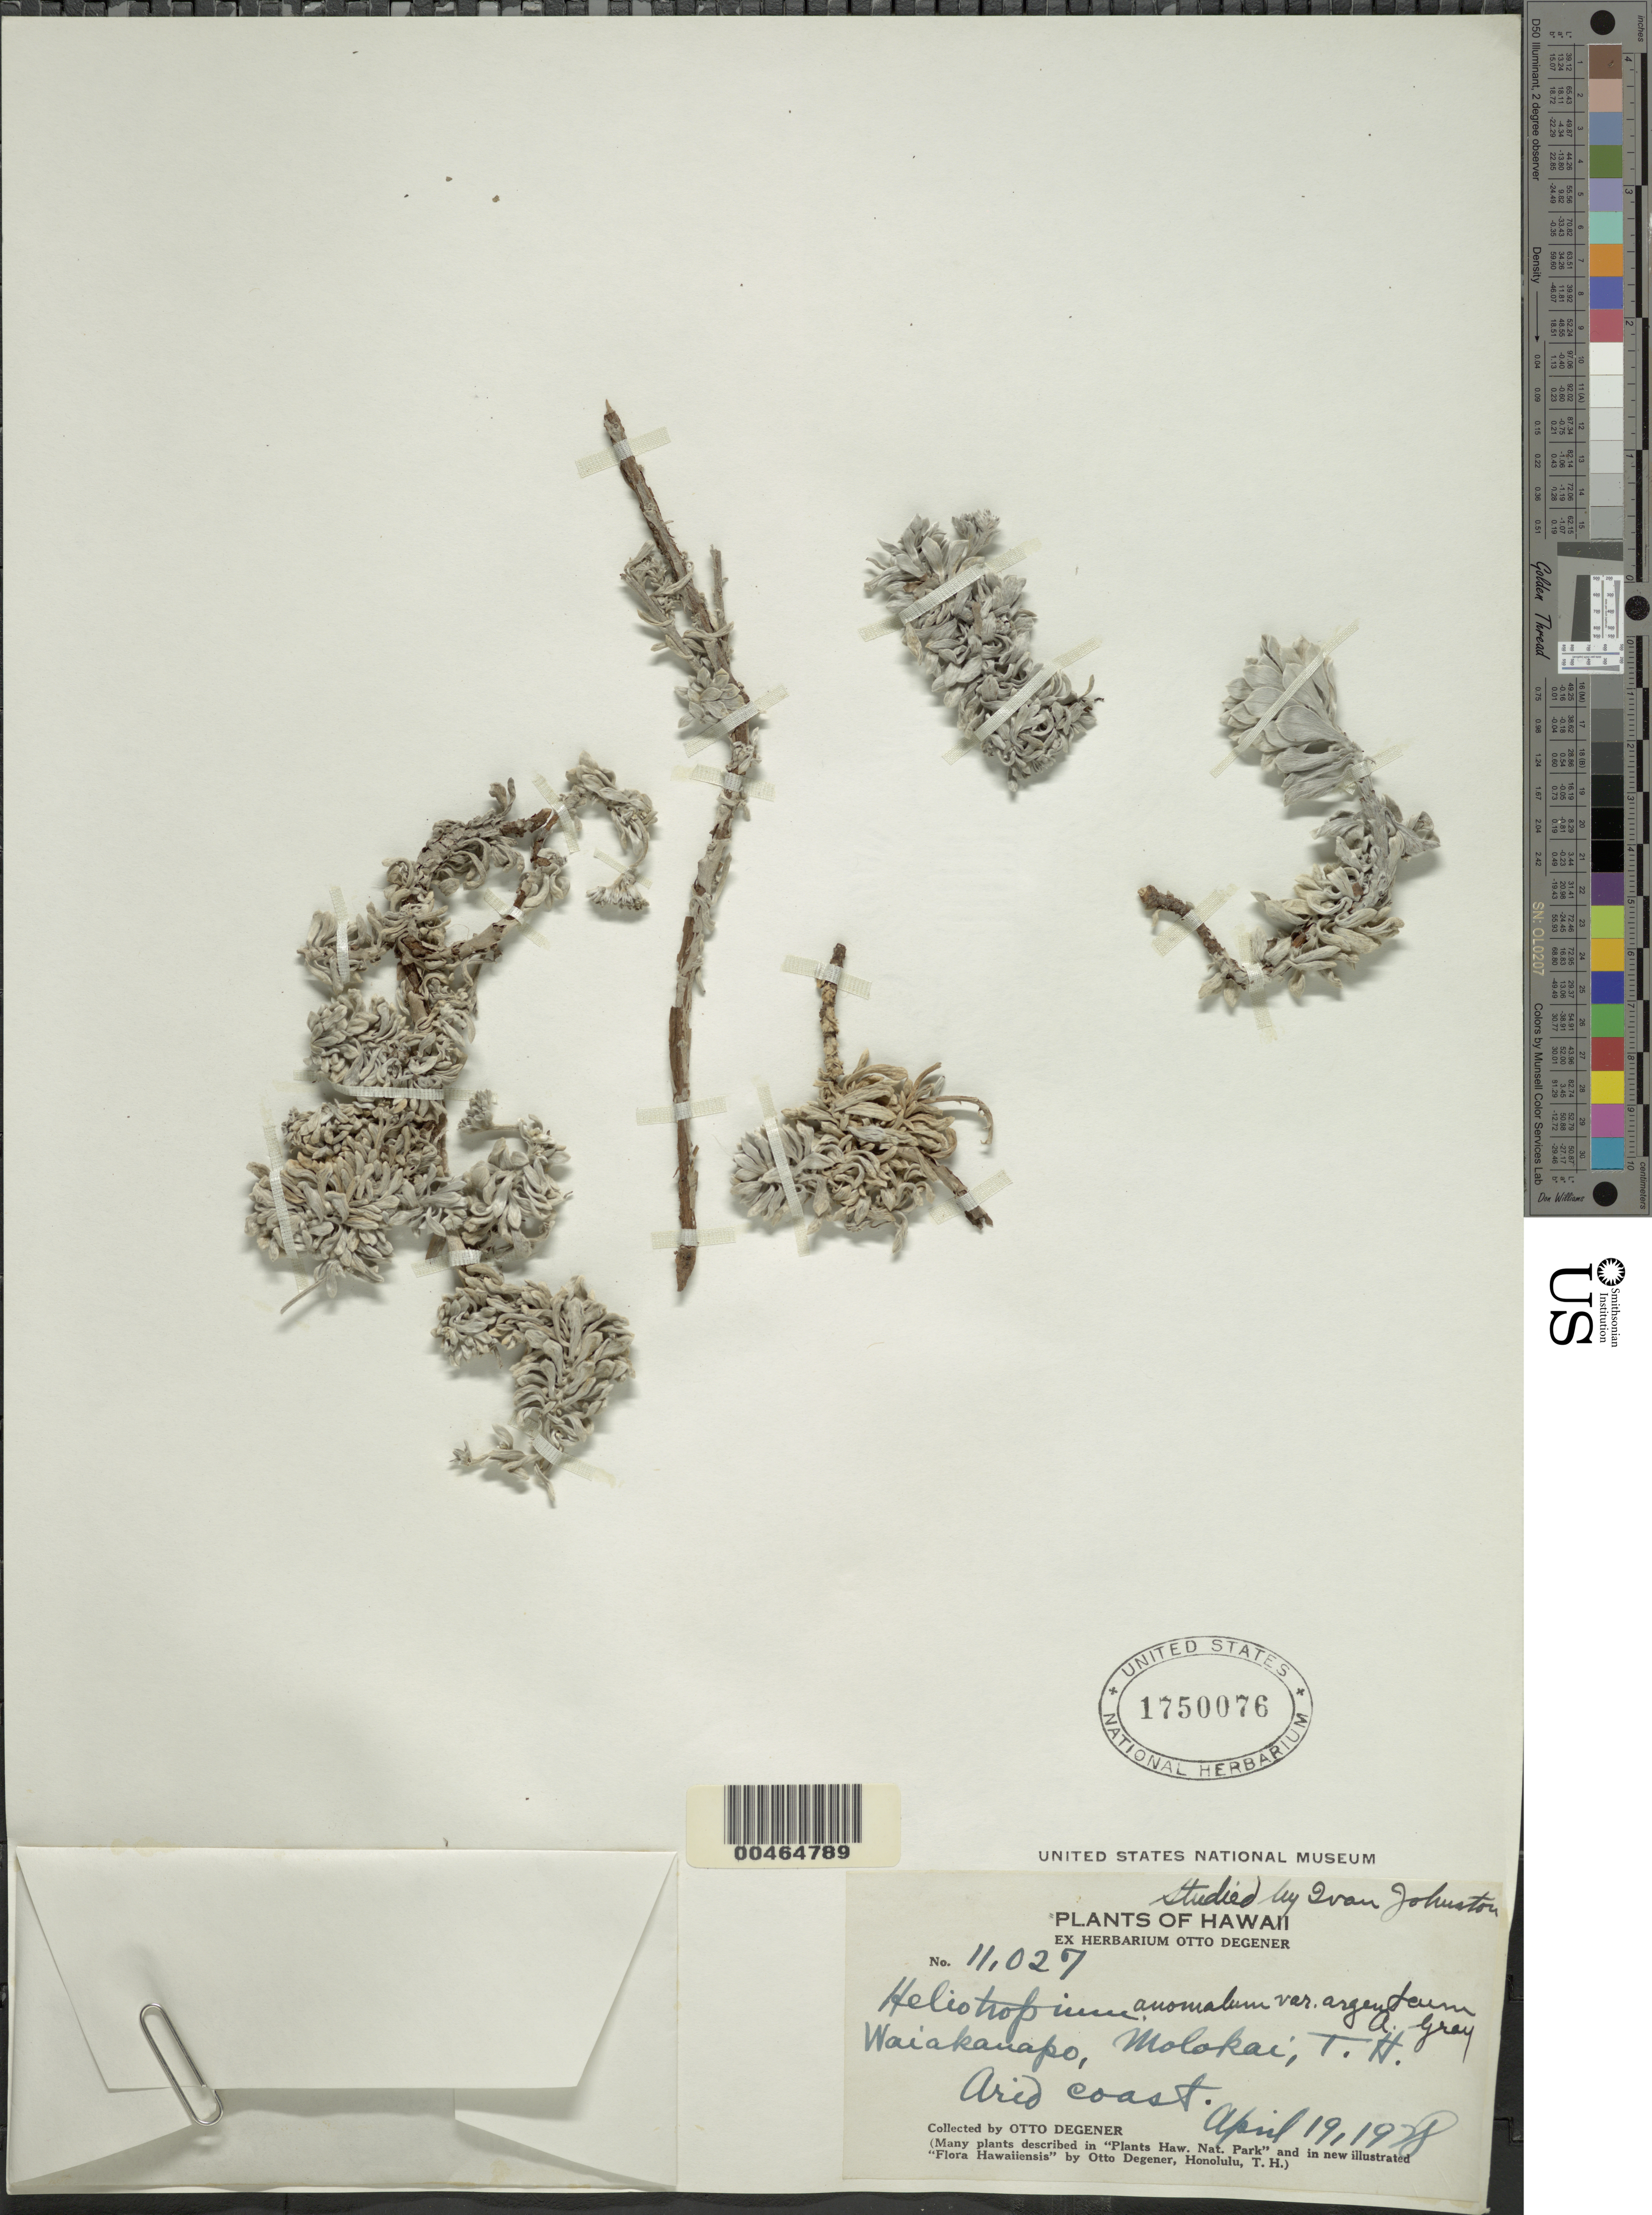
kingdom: Plantae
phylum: Tracheophyta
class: Magnoliopsida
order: Boraginales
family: Heliotropiaceae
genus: Heliotropium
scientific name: Heliotropium anomalum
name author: Hook. & Arn.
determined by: Wagner, W. L., (BOT), Smithsonian Institution - National Museum of Natural History (UNITED STATES)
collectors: O. Degener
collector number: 11027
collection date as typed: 19 Apr 1928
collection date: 1928-04-19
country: United States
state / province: Hawaii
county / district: Maui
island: Moloka'i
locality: Waiakanapo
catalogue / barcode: US 1750076